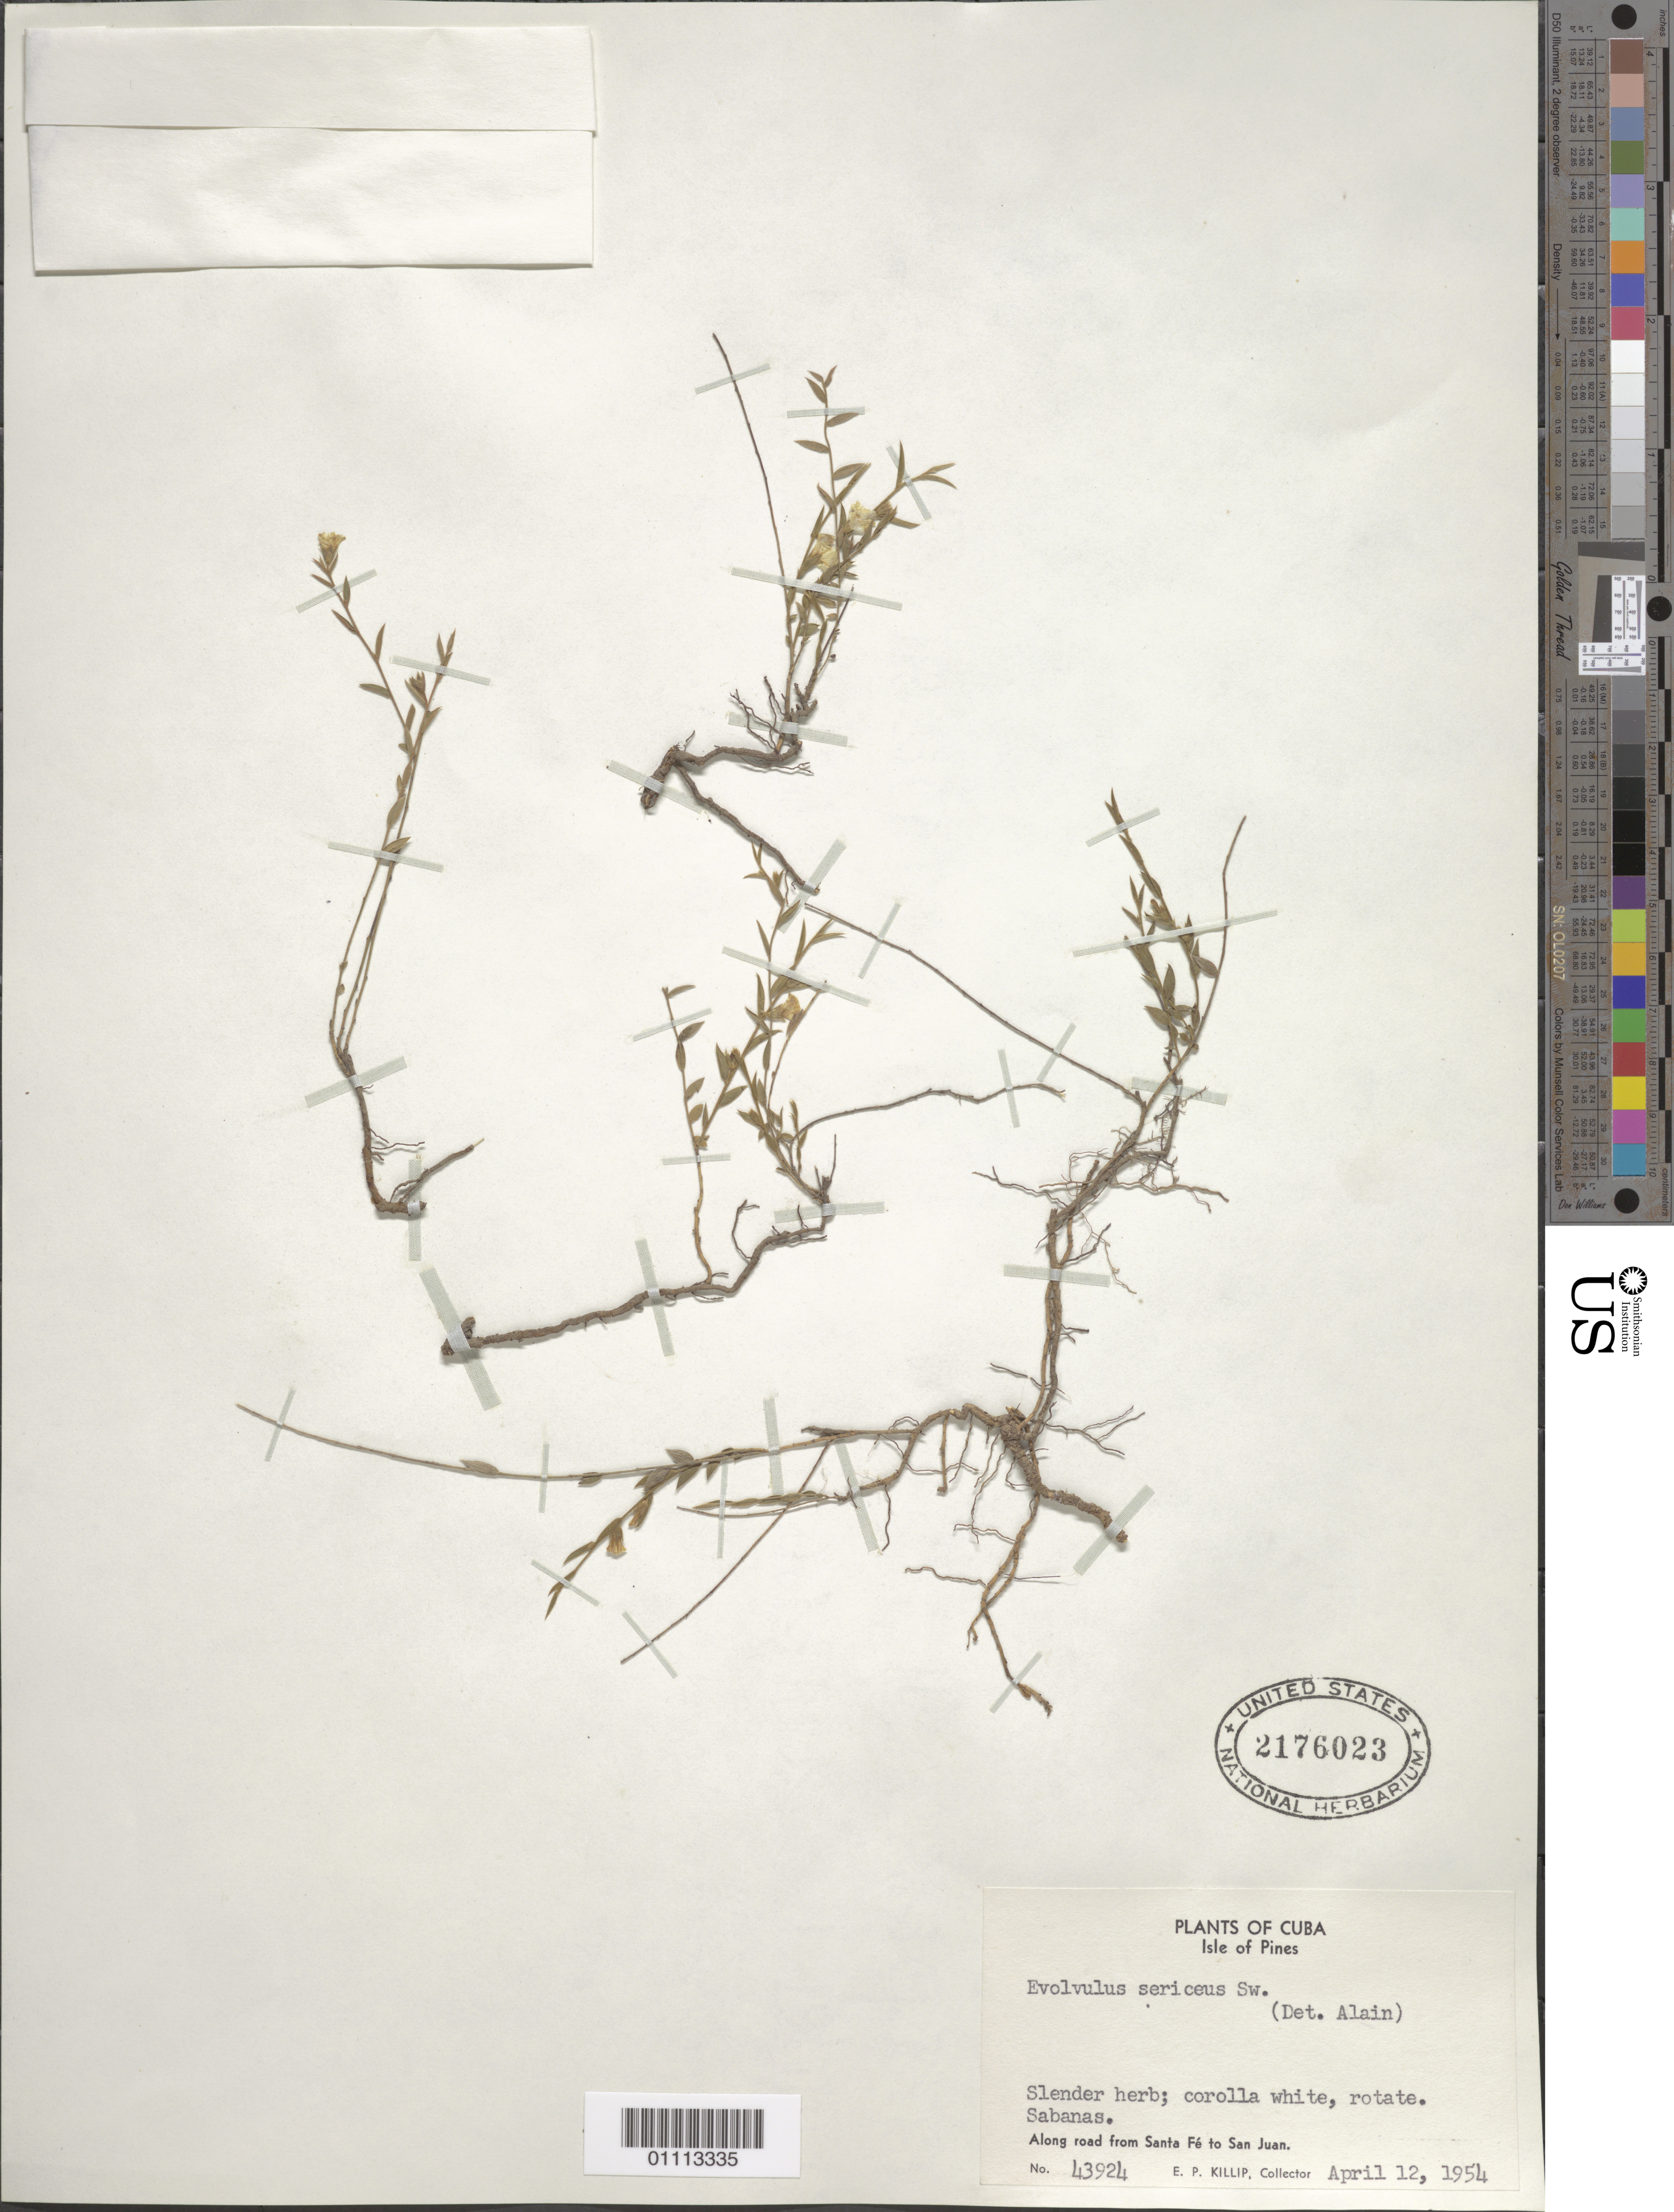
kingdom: Plantae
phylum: Tracheophyta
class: Magnoliopsida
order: Solanales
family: Convolvulaceae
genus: Evolvulus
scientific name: Evolvulus sericeus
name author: Sw.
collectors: E. P. Killip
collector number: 43924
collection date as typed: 12 Apr 1954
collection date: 1954-04-12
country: Cuba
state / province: Isla de La Juventud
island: Isla de la Juventud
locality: Isle of Pines, Along road from Santa Fe to San Juan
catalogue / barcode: US 2176023